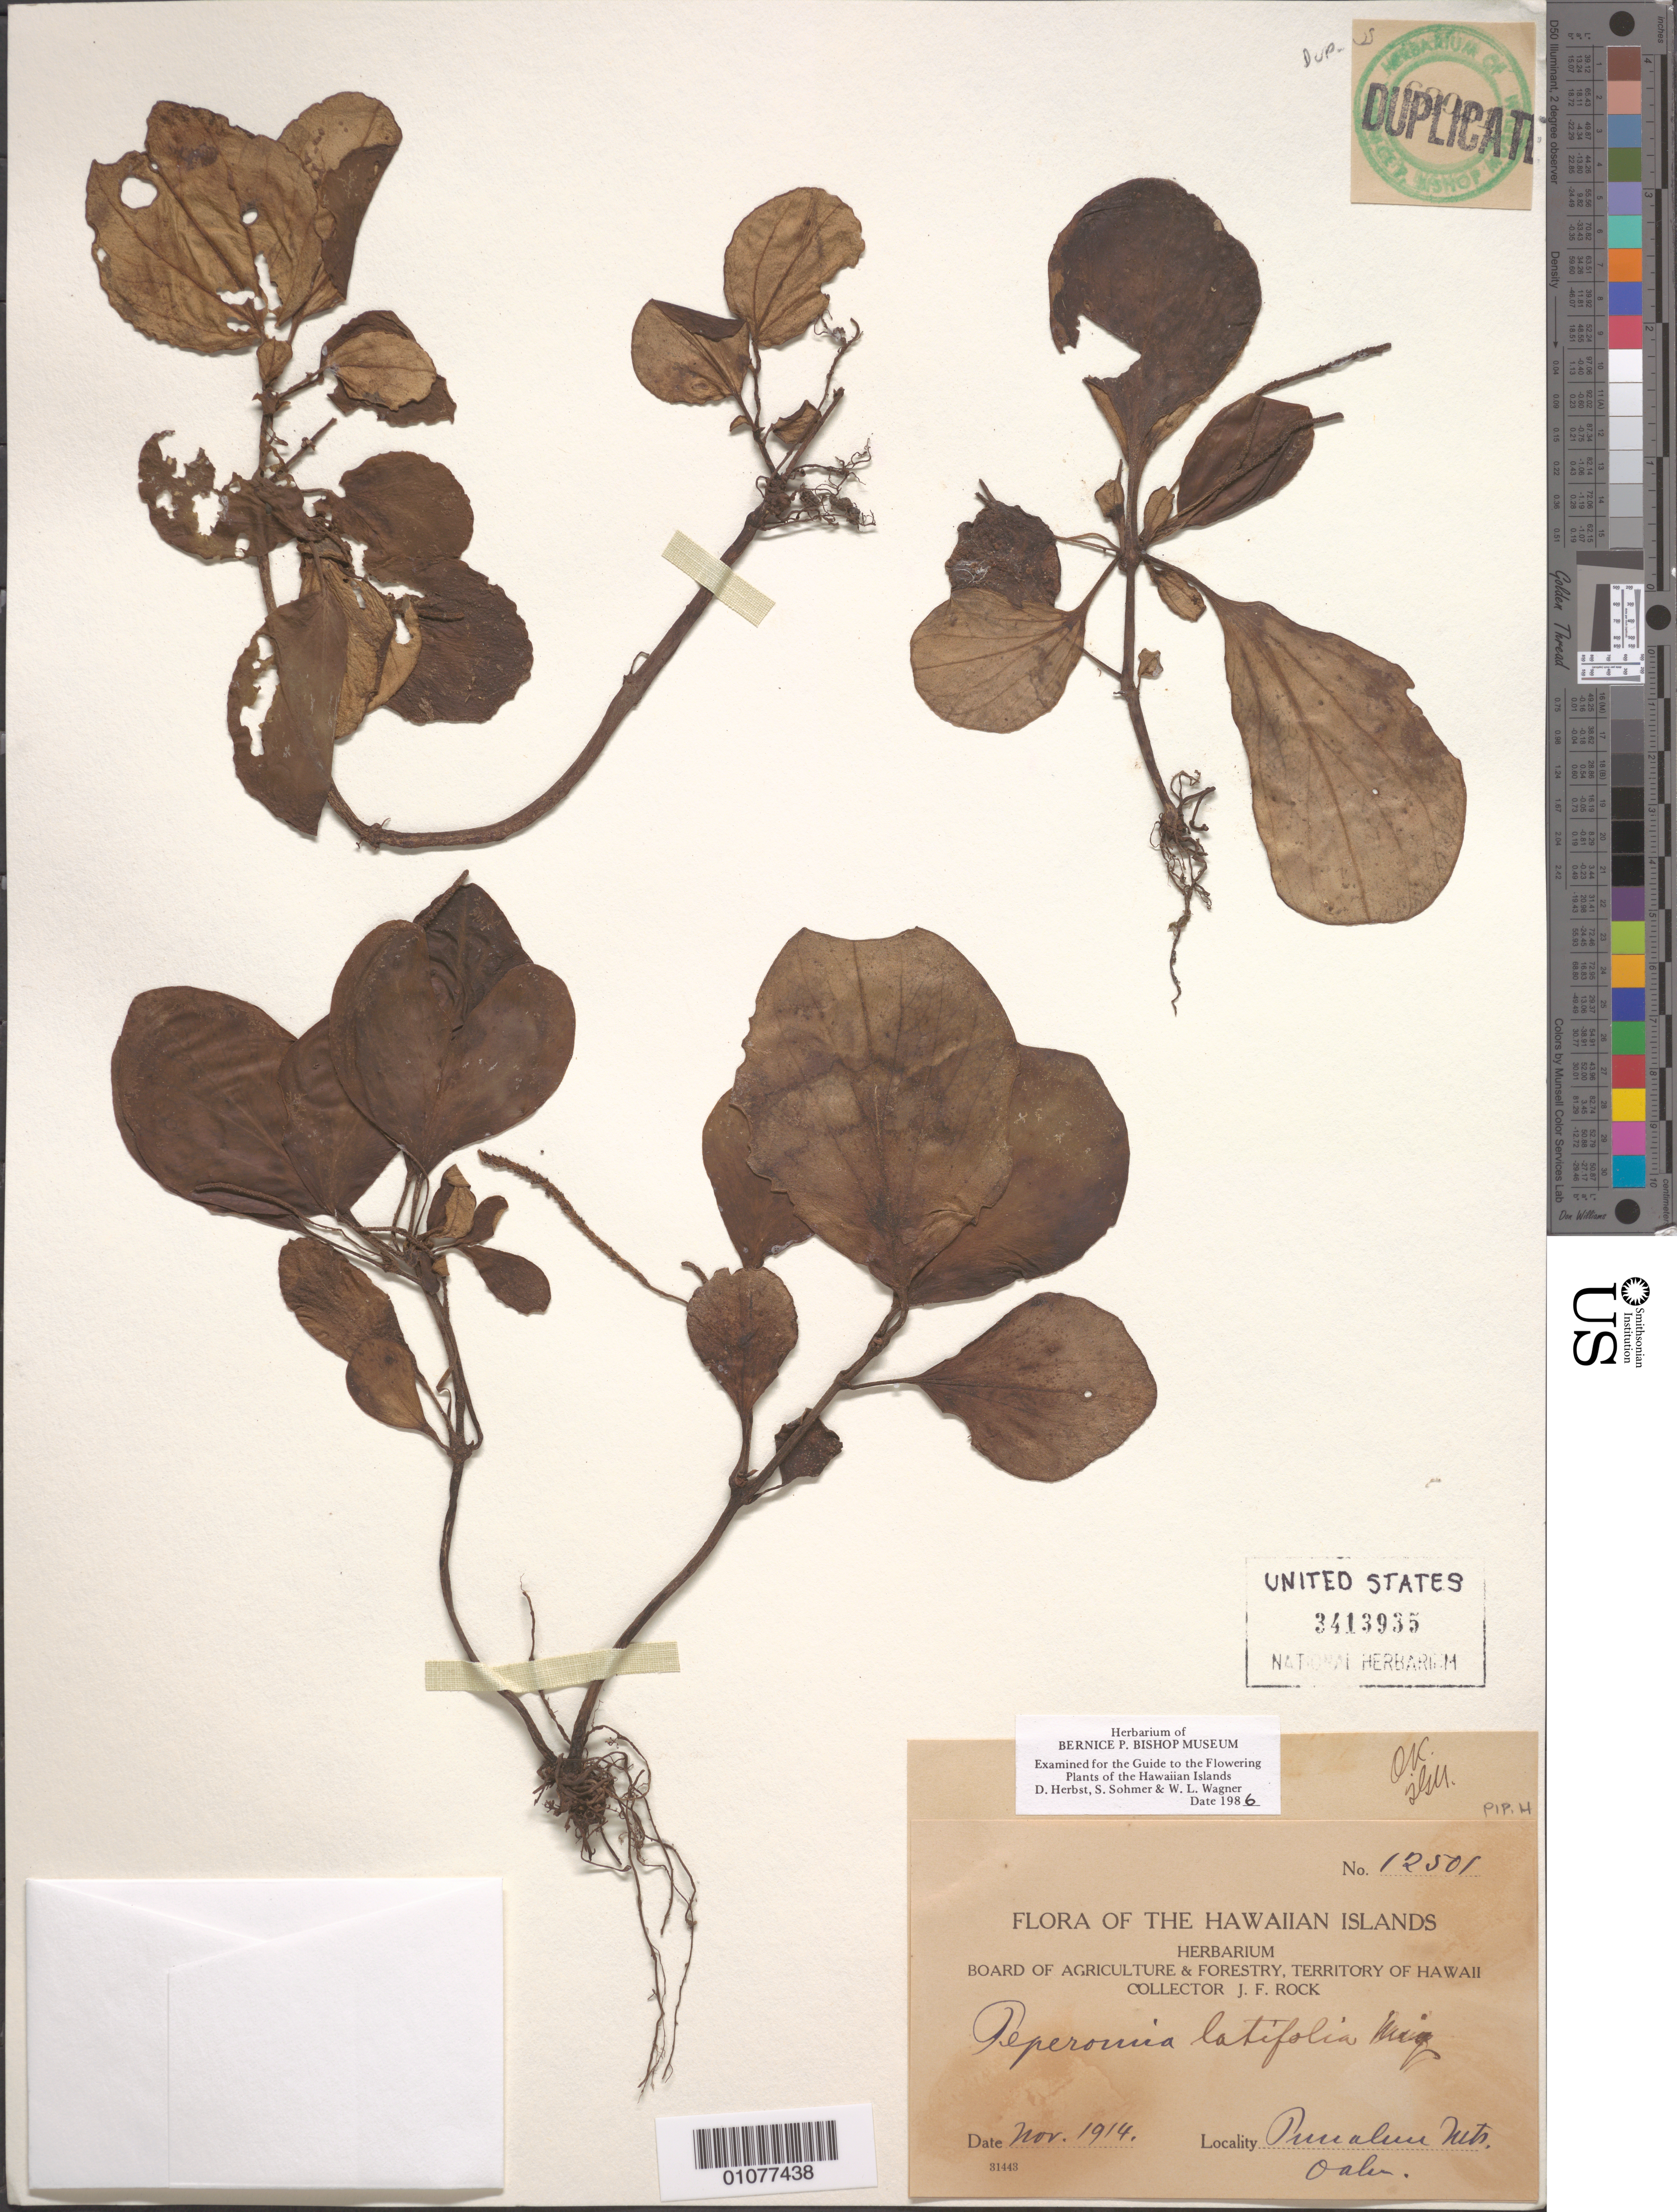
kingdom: Plantae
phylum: Tracheophyta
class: Magnoliopsida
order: Piperales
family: Piperaceae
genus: Peperomia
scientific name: Peperomia latifolia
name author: Miq.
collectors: J. F. Rock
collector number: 12501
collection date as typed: --/Nov/1914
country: United States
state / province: Hawaii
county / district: Honolulu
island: Oahu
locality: Punaluu (?) Mts.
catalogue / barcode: US 34139354